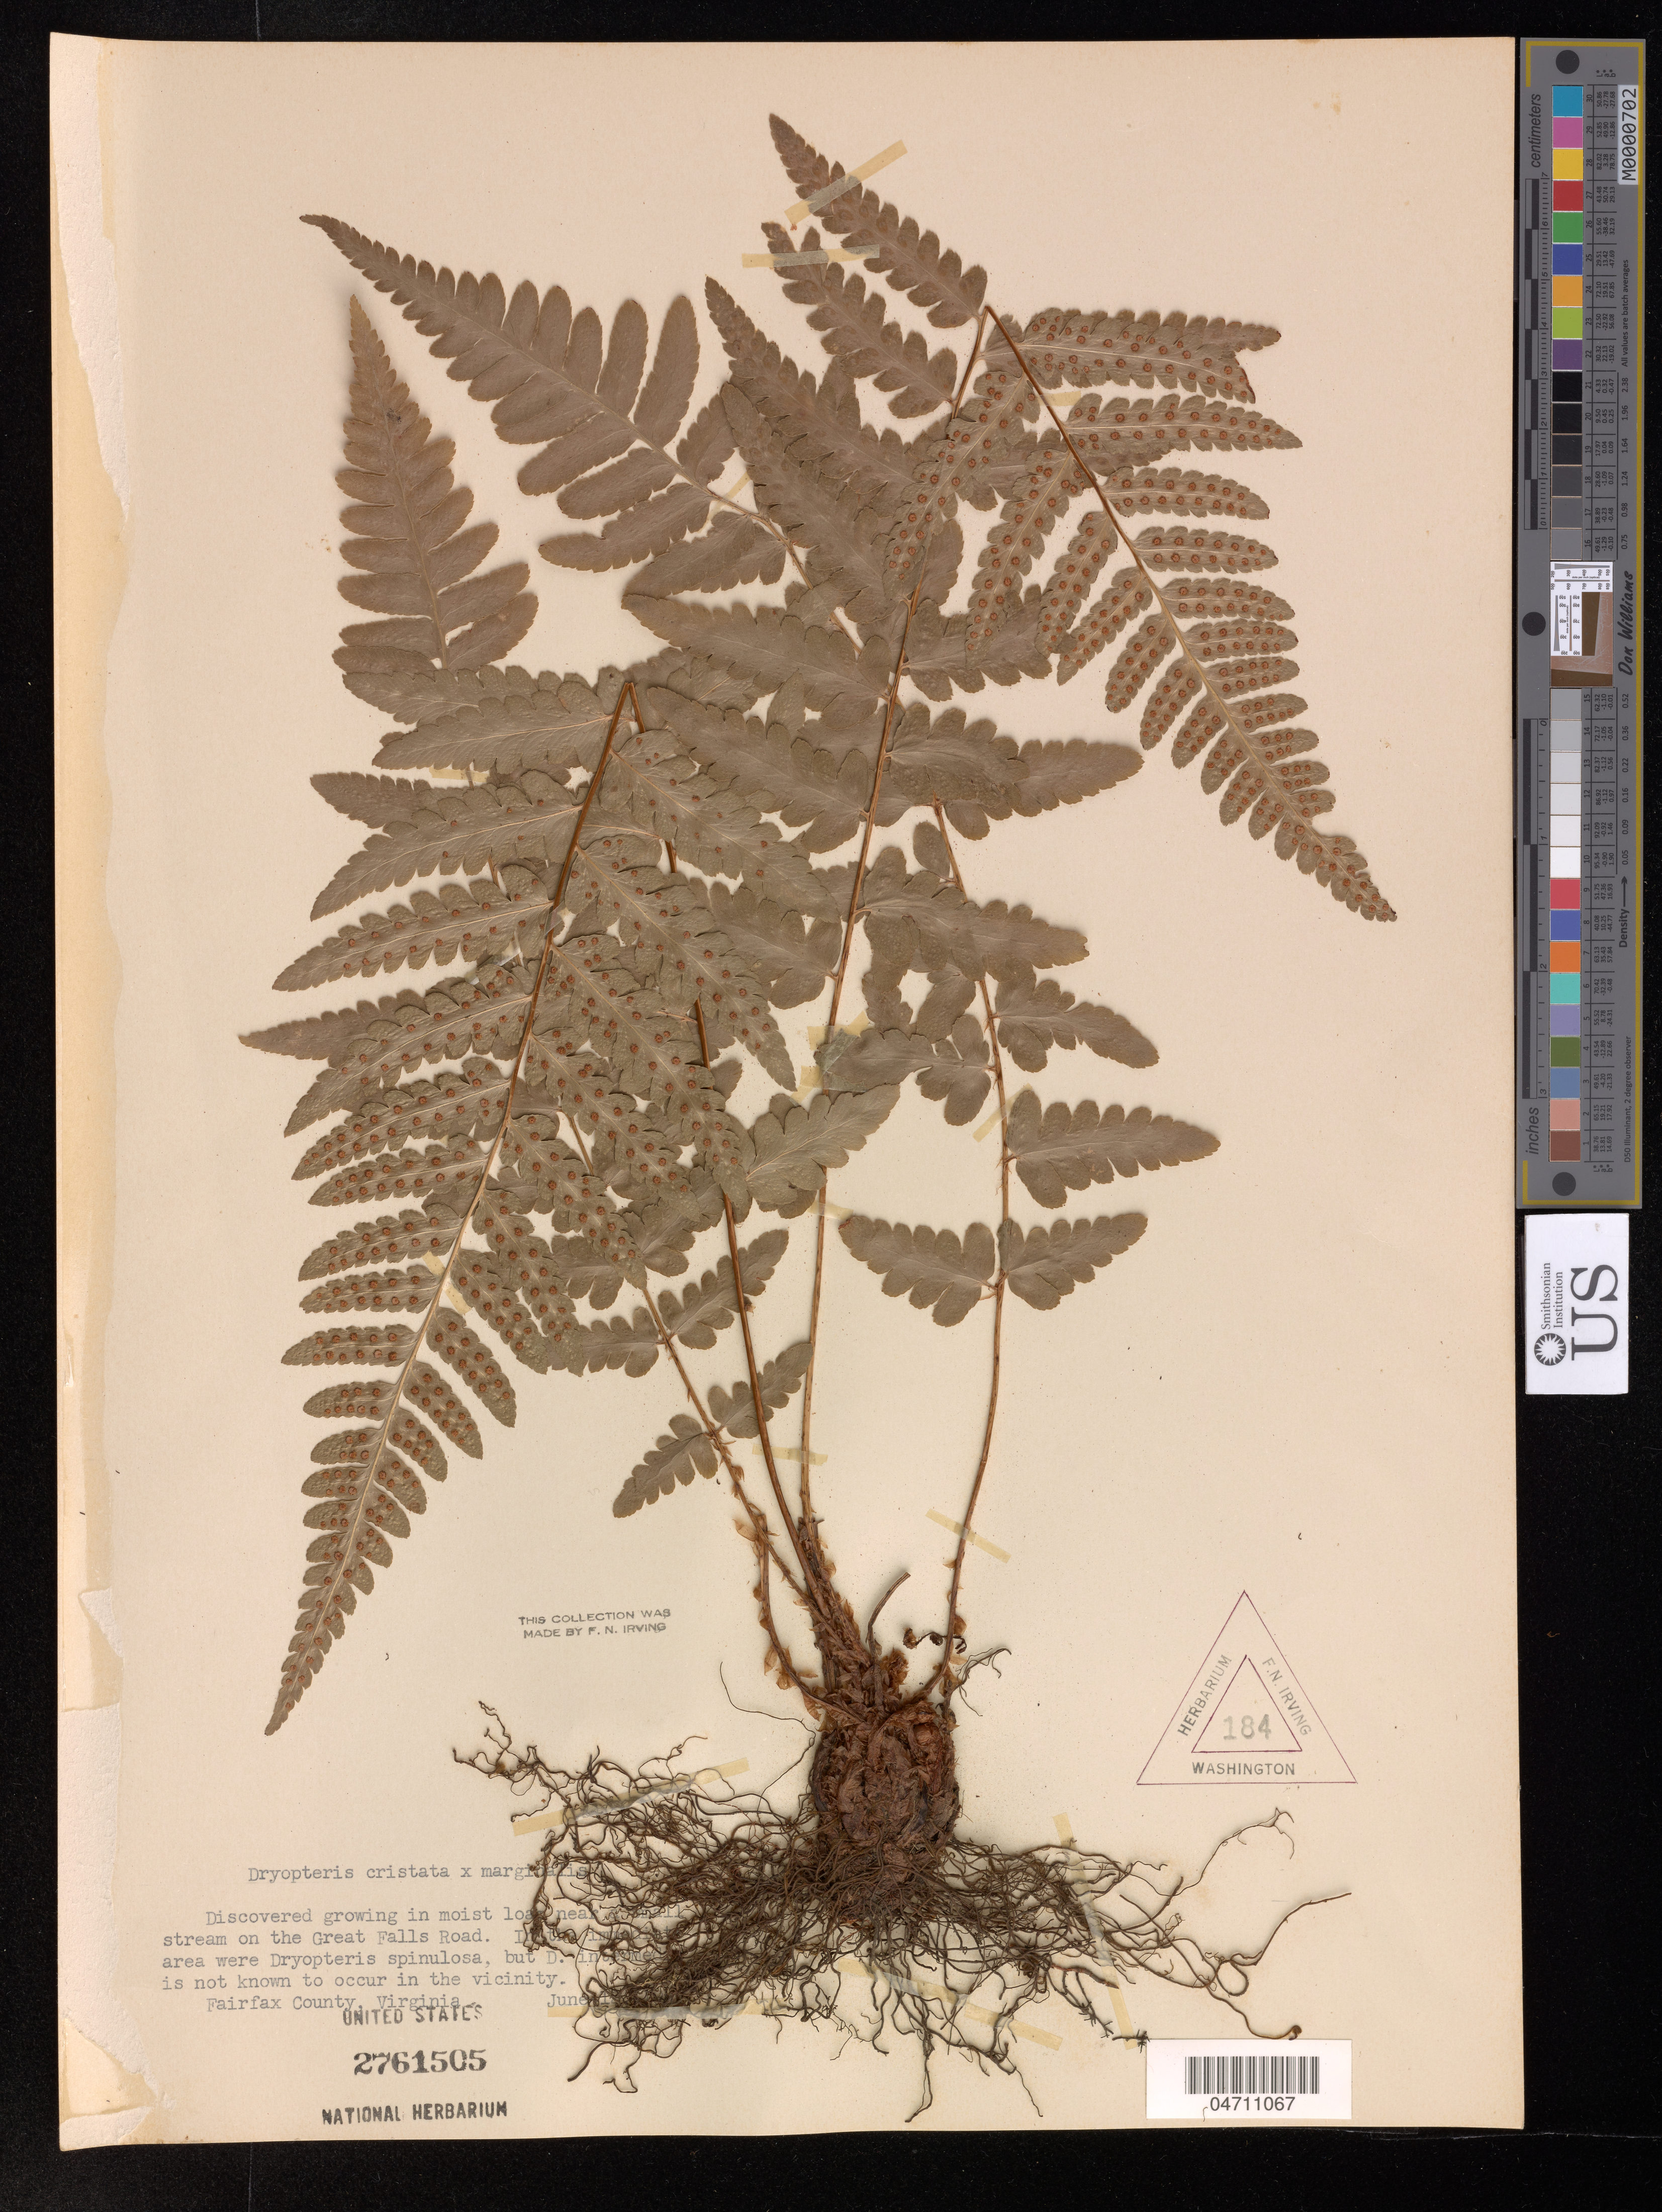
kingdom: Plantae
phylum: Tracheophyta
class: Polypodiopsida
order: Polypodiales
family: Dryopteridaceae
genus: Dryopteris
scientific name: Dryopteris cristata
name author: (L.) A. Gray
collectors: F. Irving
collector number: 184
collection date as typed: Jun?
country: United States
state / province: Virginia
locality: Great Falls Road, Fairfax County.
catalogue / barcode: US 2761505